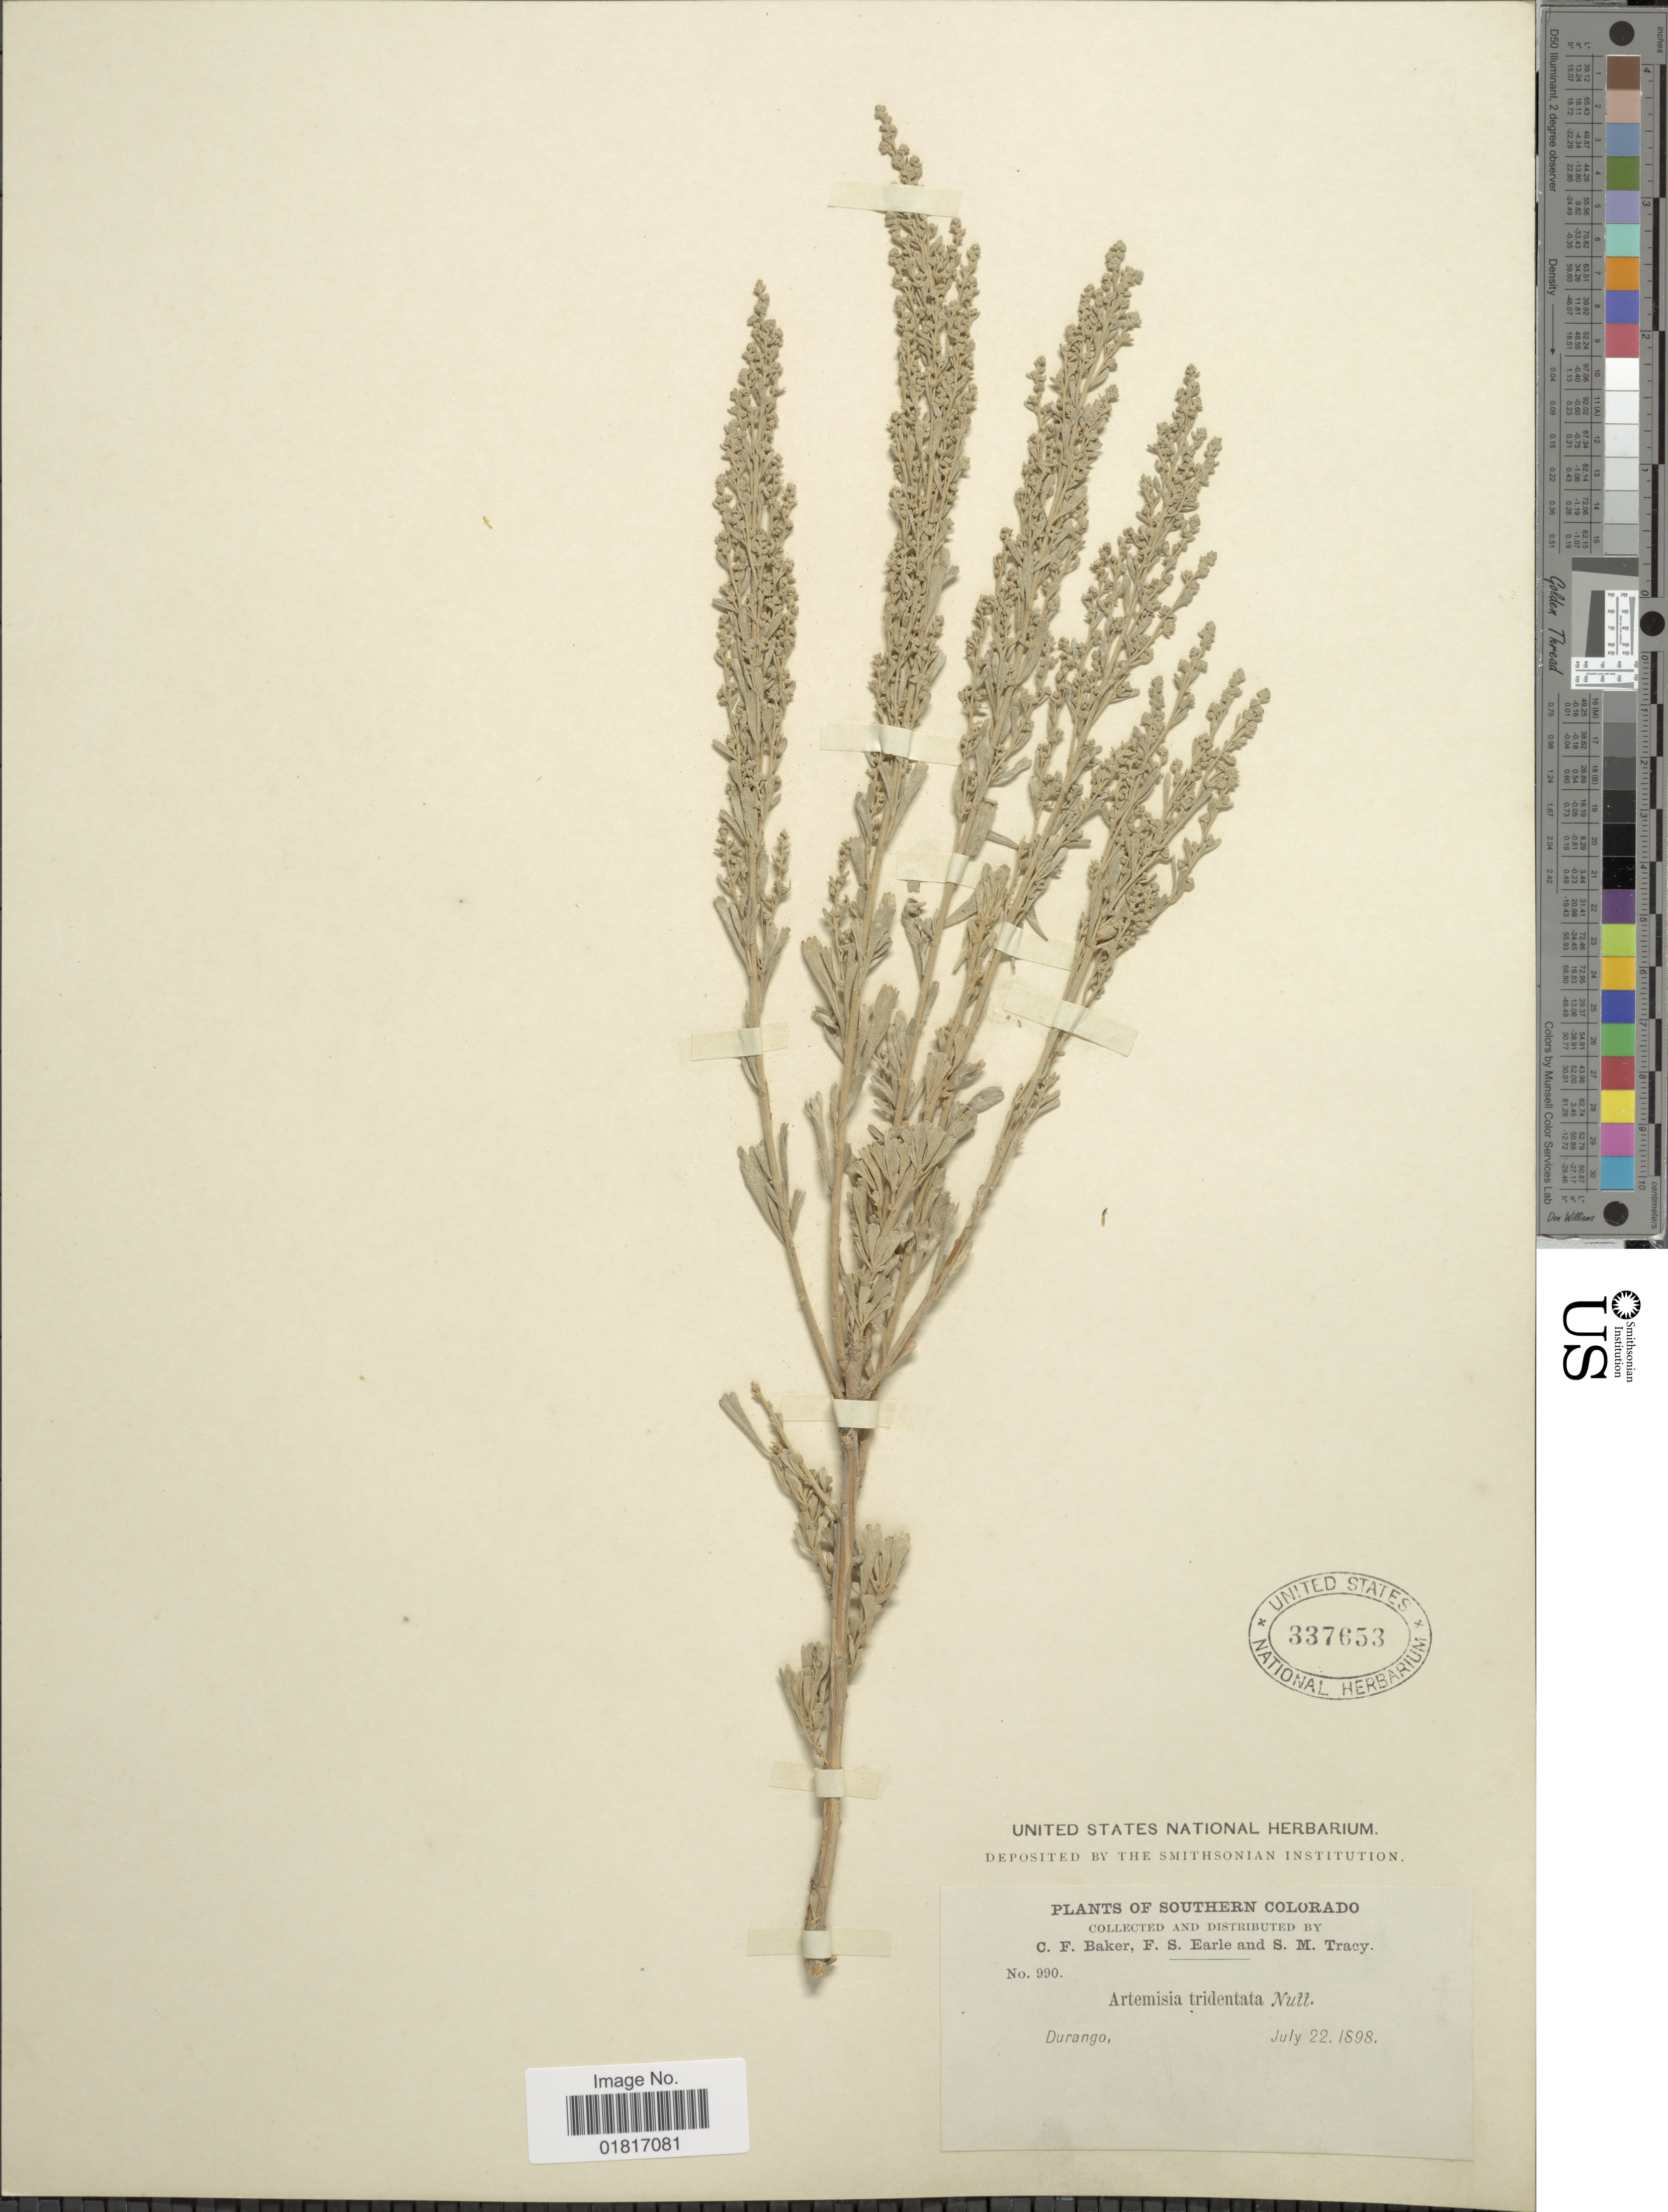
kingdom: Plantae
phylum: Tracheophyta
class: Magnoliopsida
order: Asterales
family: Asteraceae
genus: Artemisia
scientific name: Artemisia tridentata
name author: Nutt.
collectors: C. F. Baker, F. S. Earle & S. M. Tracy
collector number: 990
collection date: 1898-07-22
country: United States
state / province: Colorado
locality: Southern Colorado, Durango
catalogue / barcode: US 337653